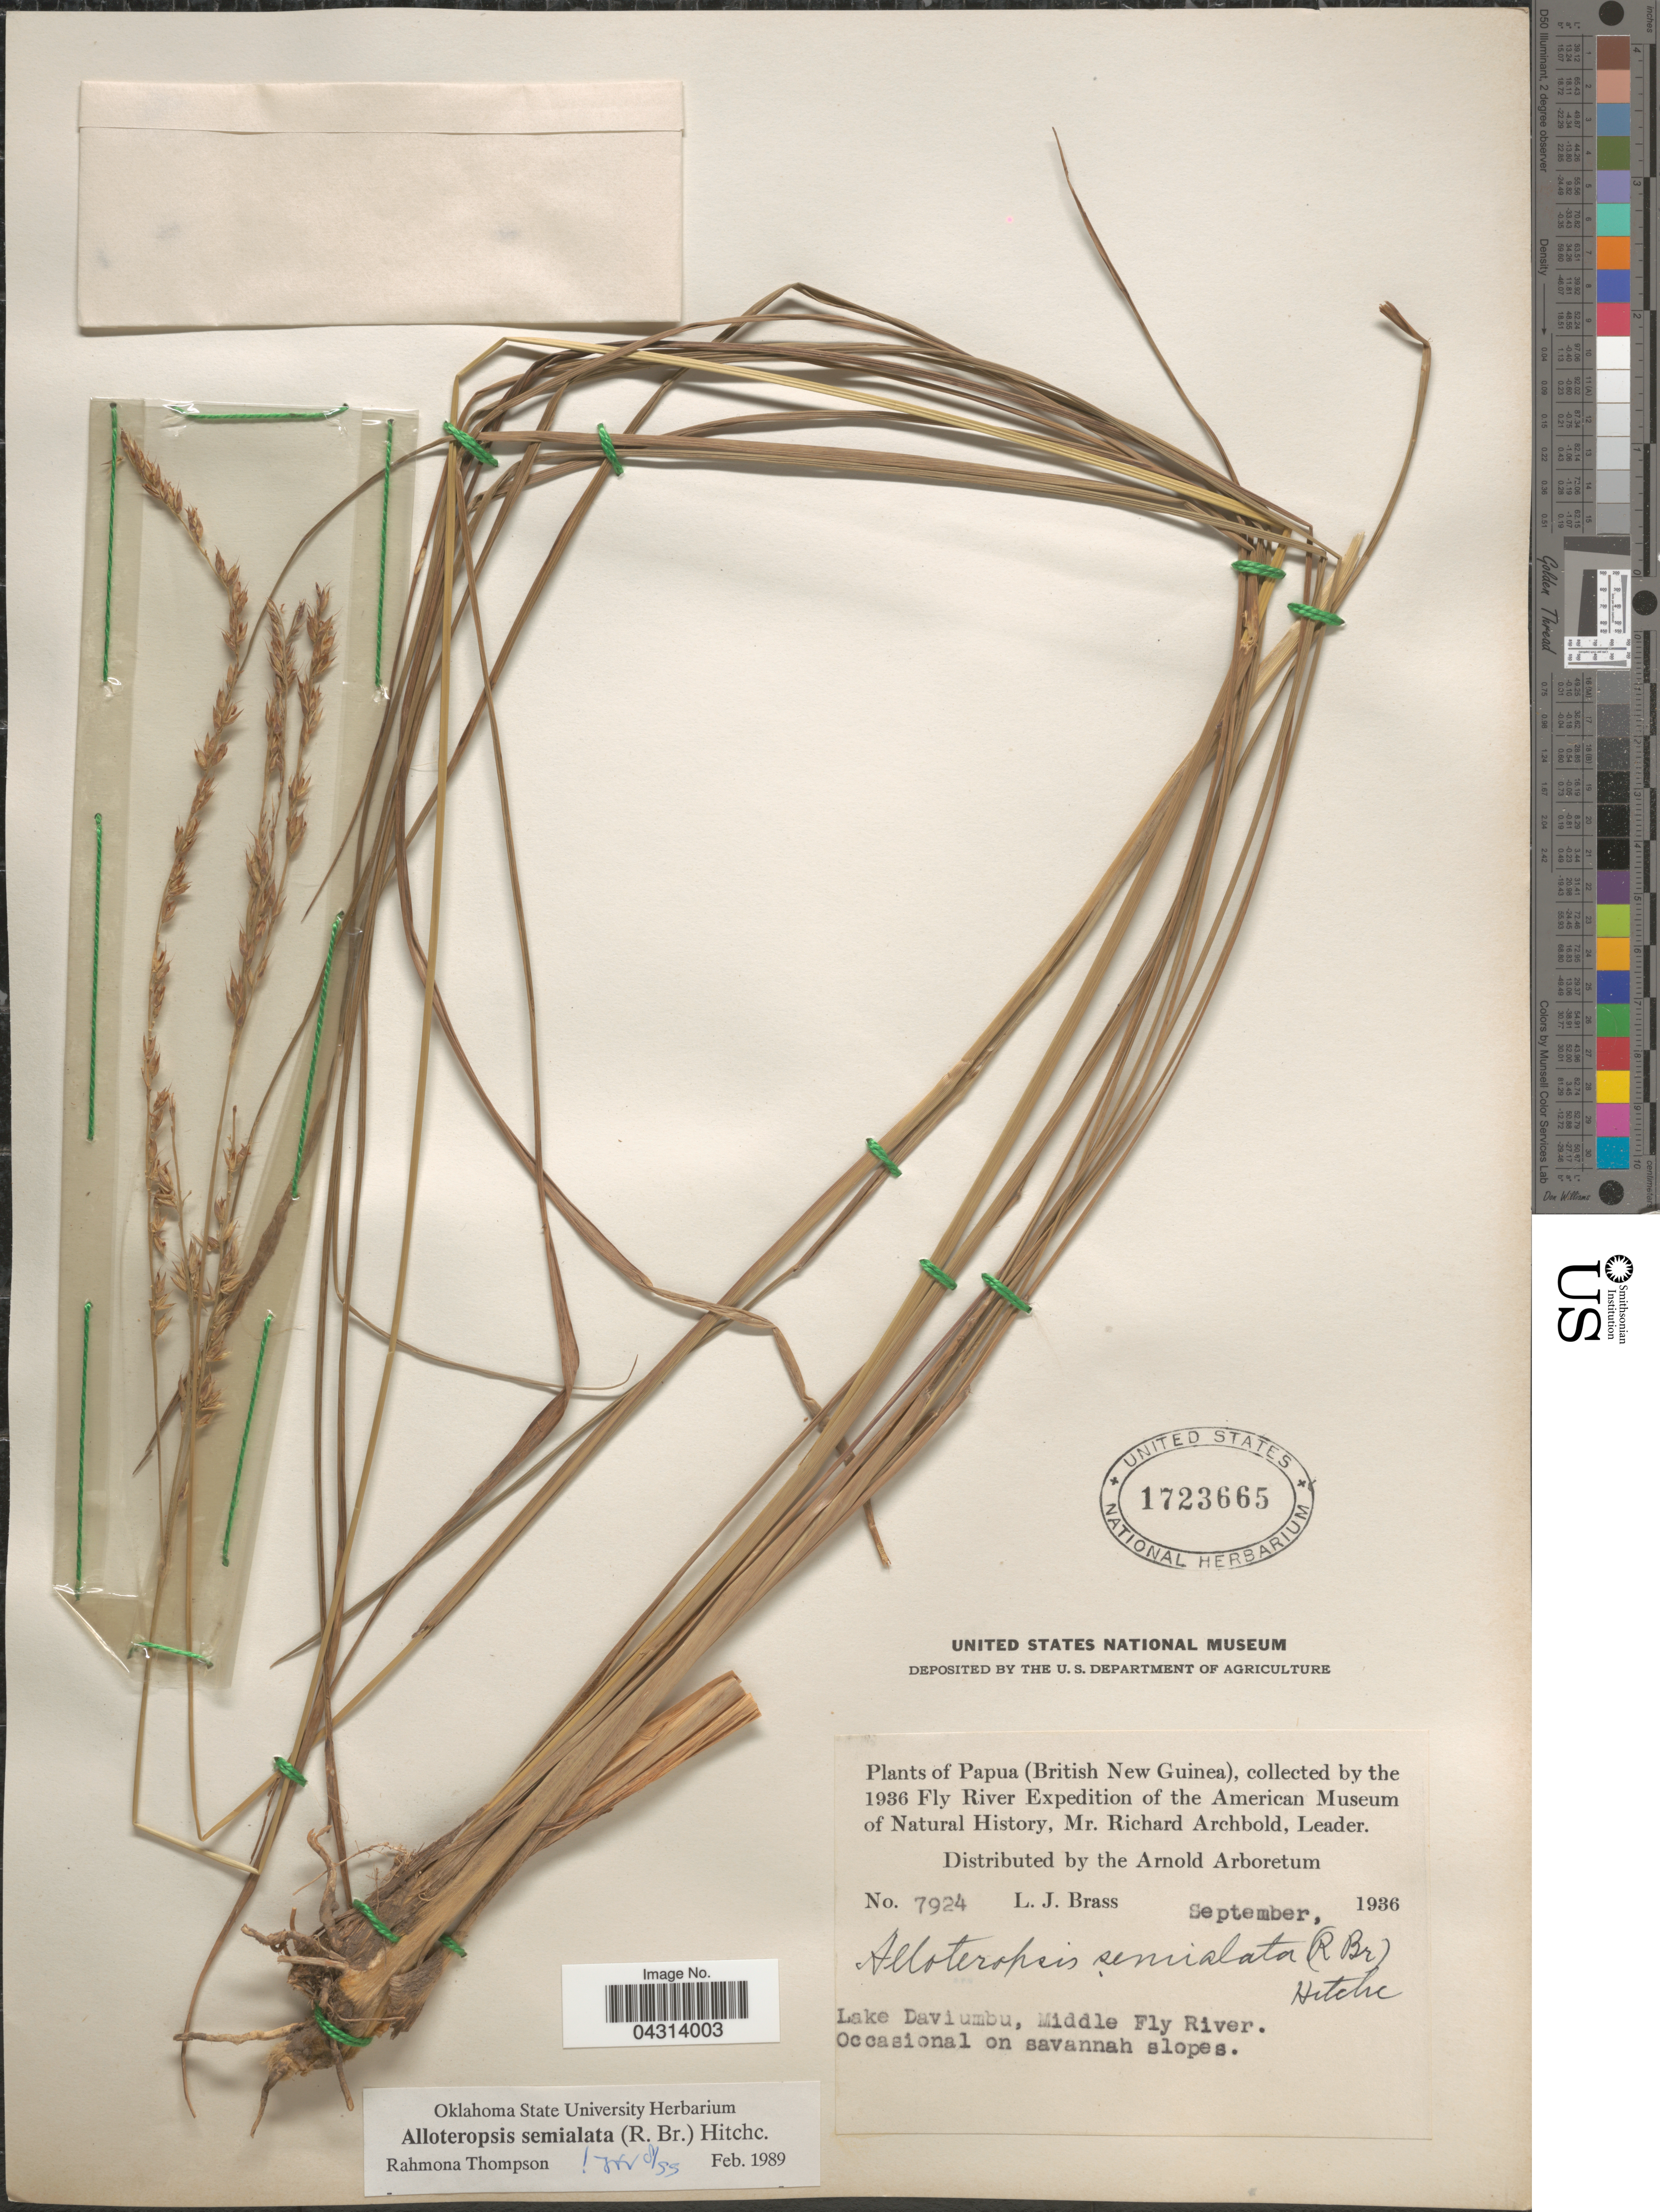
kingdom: Plantae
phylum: Tracheophyta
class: Liliopsida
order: Poales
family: Poaceae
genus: Alloteropsis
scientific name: Alloteropsis semialata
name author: (R. Br.) Hitchc.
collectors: L. J. Brass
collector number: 7924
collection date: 1936-09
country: Papua New Guinea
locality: Papua (British New Guinea), by the 1936 Fly River Expedition of the American Museum of Natural History. Lake Daviumbu, Middle Fly River. Occasional on savannah slopes.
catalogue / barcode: US 1723665